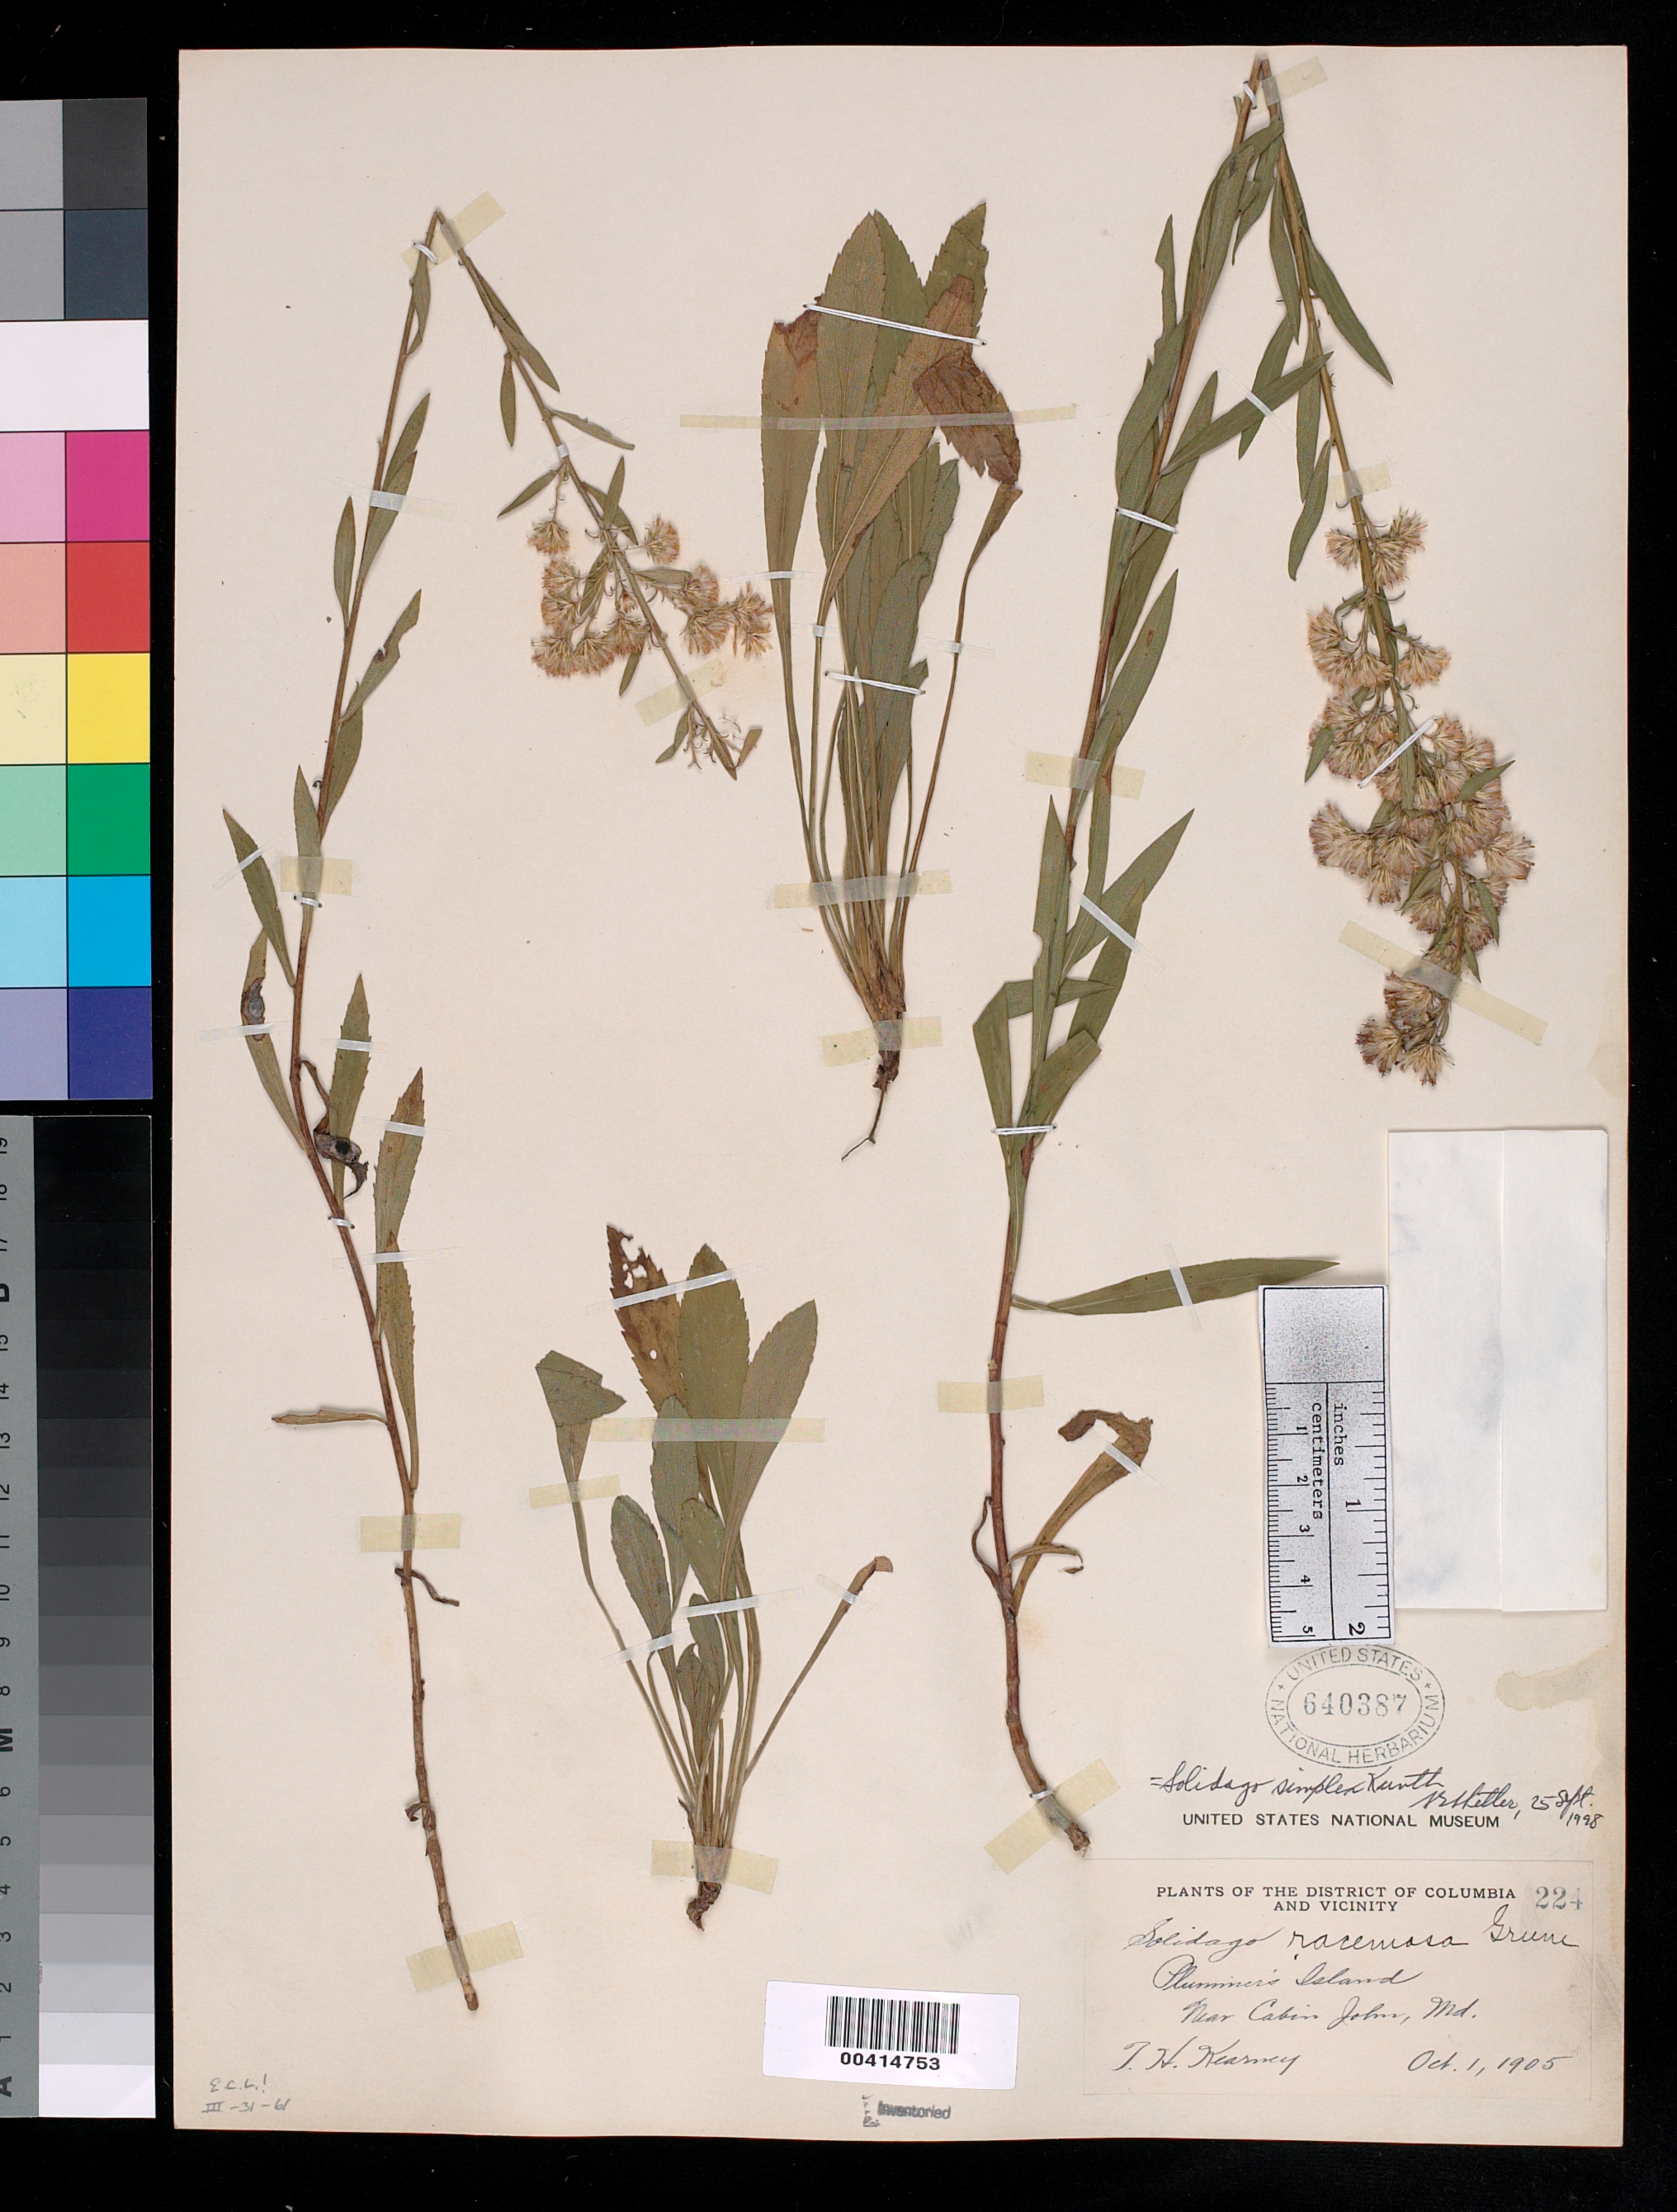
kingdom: Plantae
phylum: Tracheophyta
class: Magnoliopsida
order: Asterales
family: Asteraceae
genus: Solidago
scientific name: Solidago simplex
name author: Kunth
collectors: T. H. Kearney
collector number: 224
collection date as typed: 01 Oct 1905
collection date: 1905-10-01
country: United States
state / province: Maryland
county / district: Montgomery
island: Plummers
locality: Plummer's Island Plummers Island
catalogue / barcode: US 640387